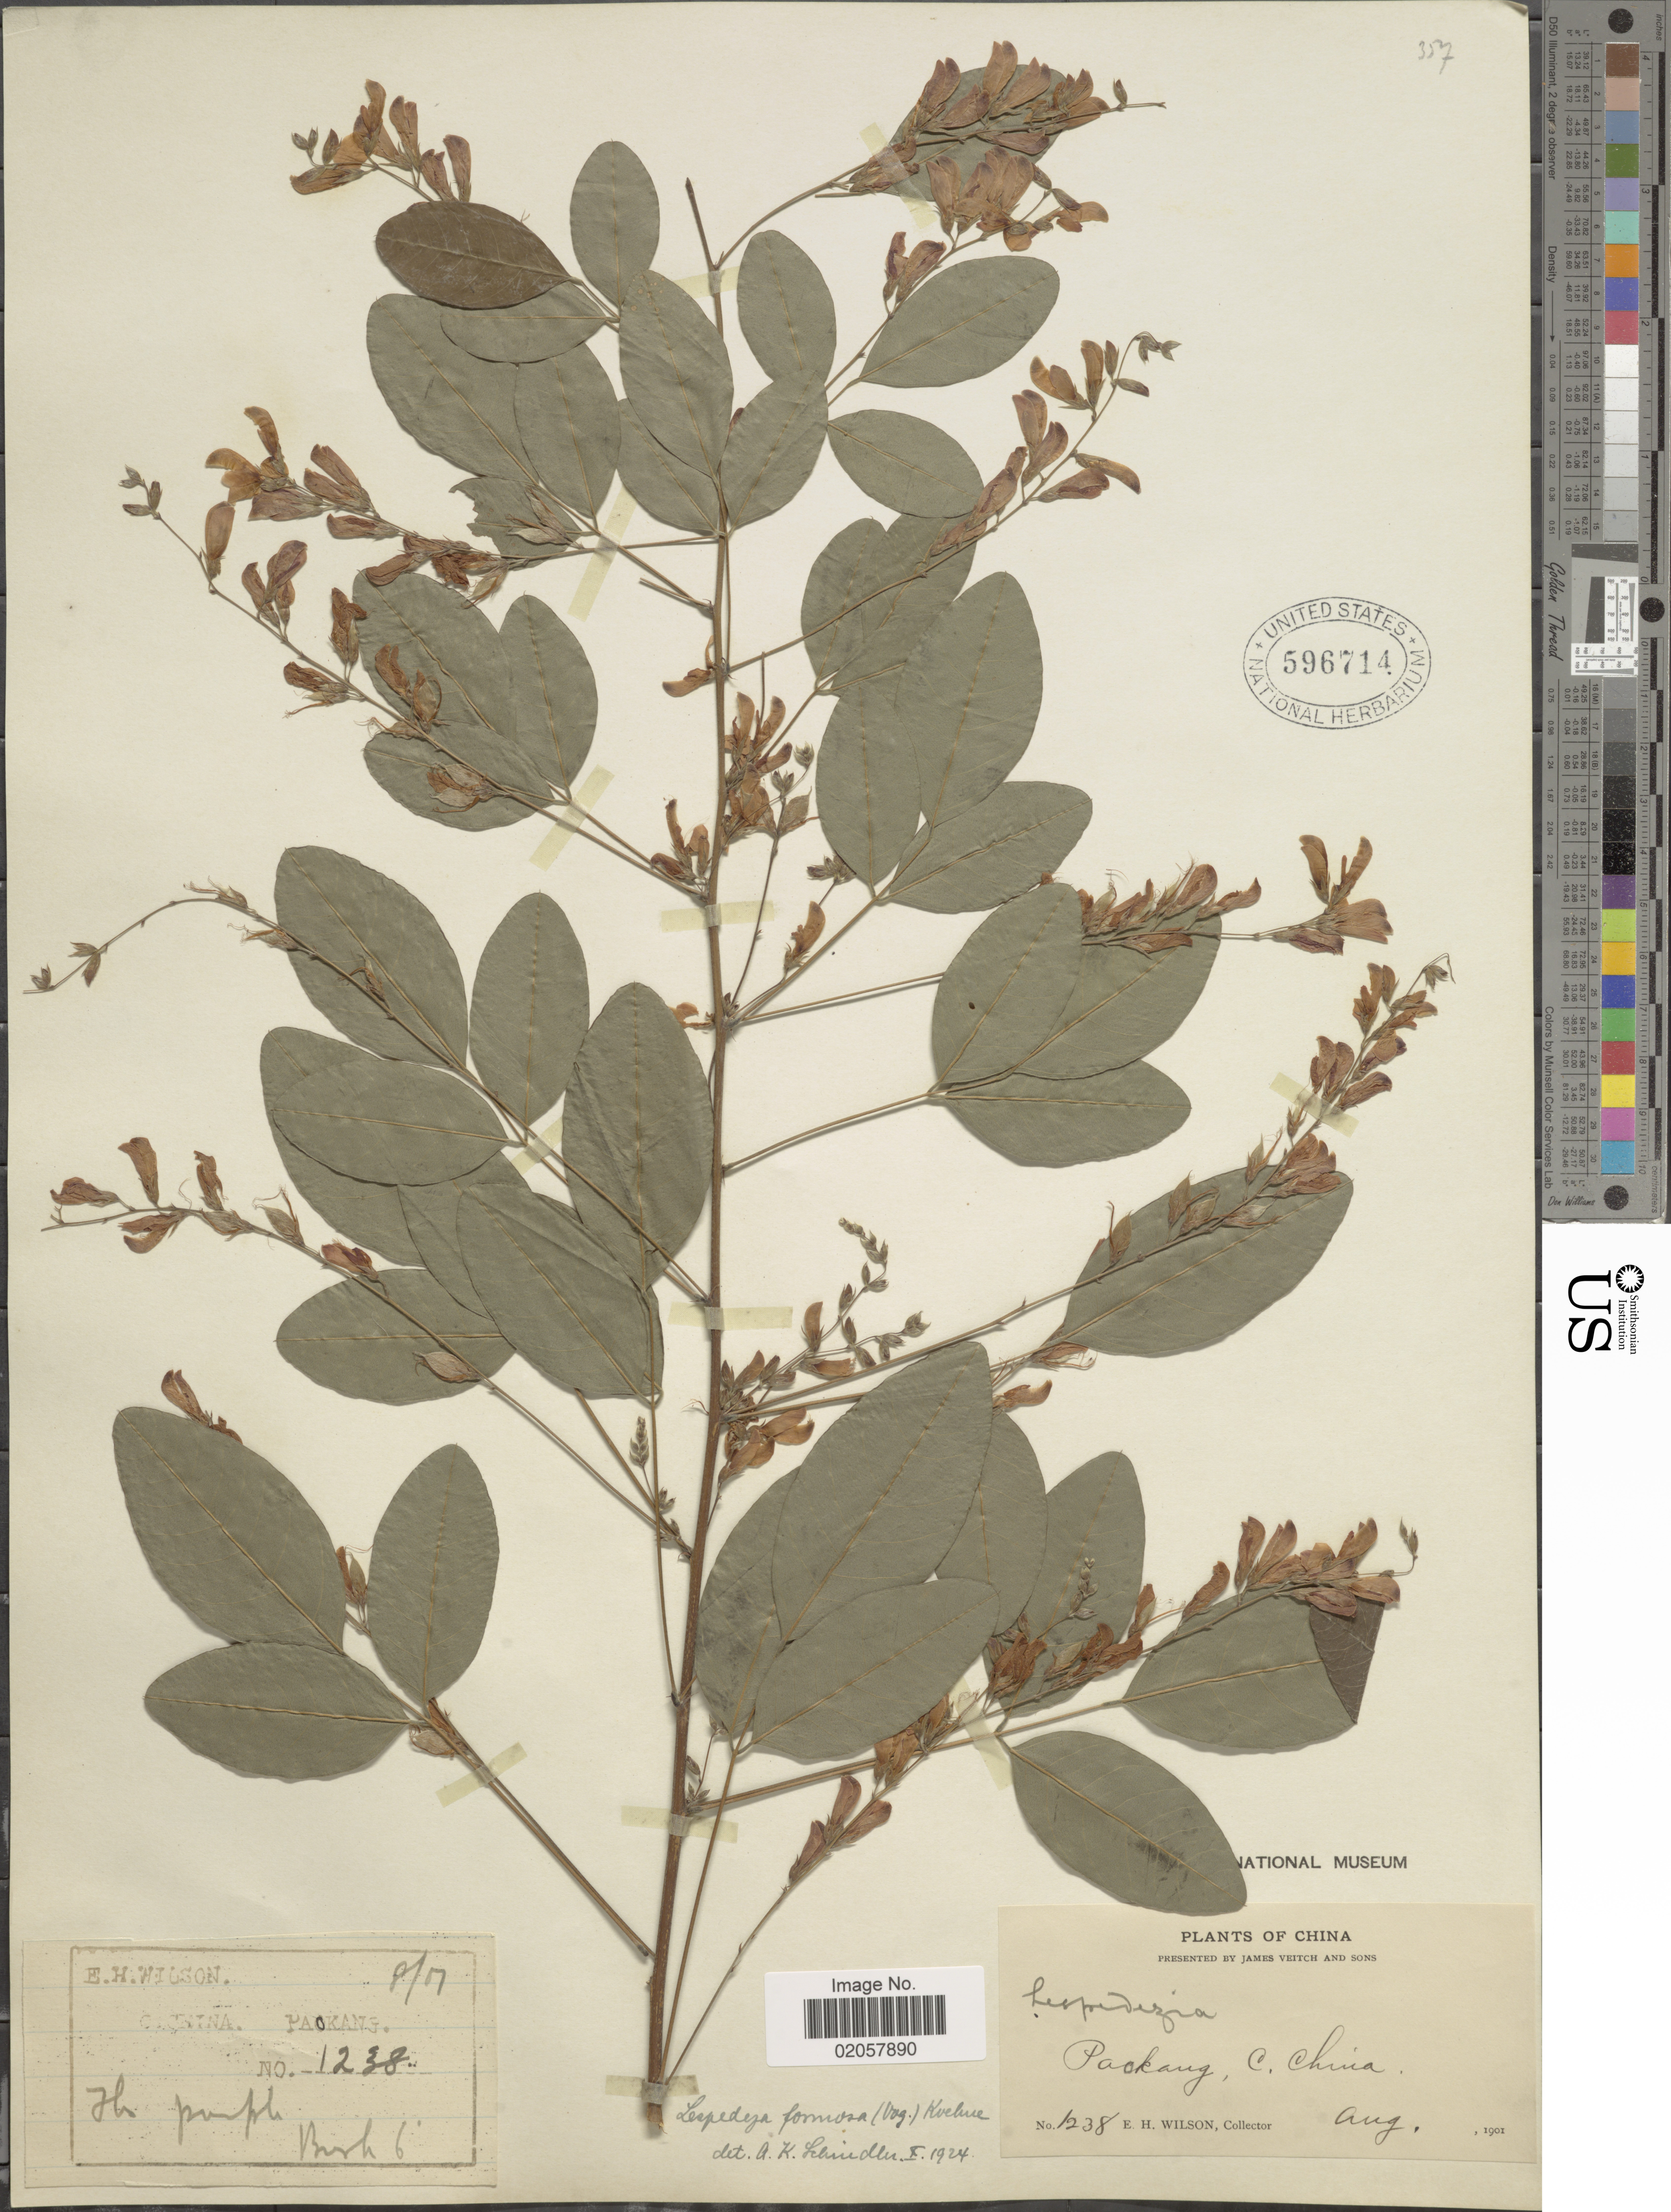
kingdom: Plantae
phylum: Tracheophyta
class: Magnoliopsida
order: Fabales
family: Fabaceae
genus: Lespedeza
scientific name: Lespedeza formosa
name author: (Vogel) Koehne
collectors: E. Wilson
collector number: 1238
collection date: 1901-08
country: China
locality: Paokang, C. China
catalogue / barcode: US 596714